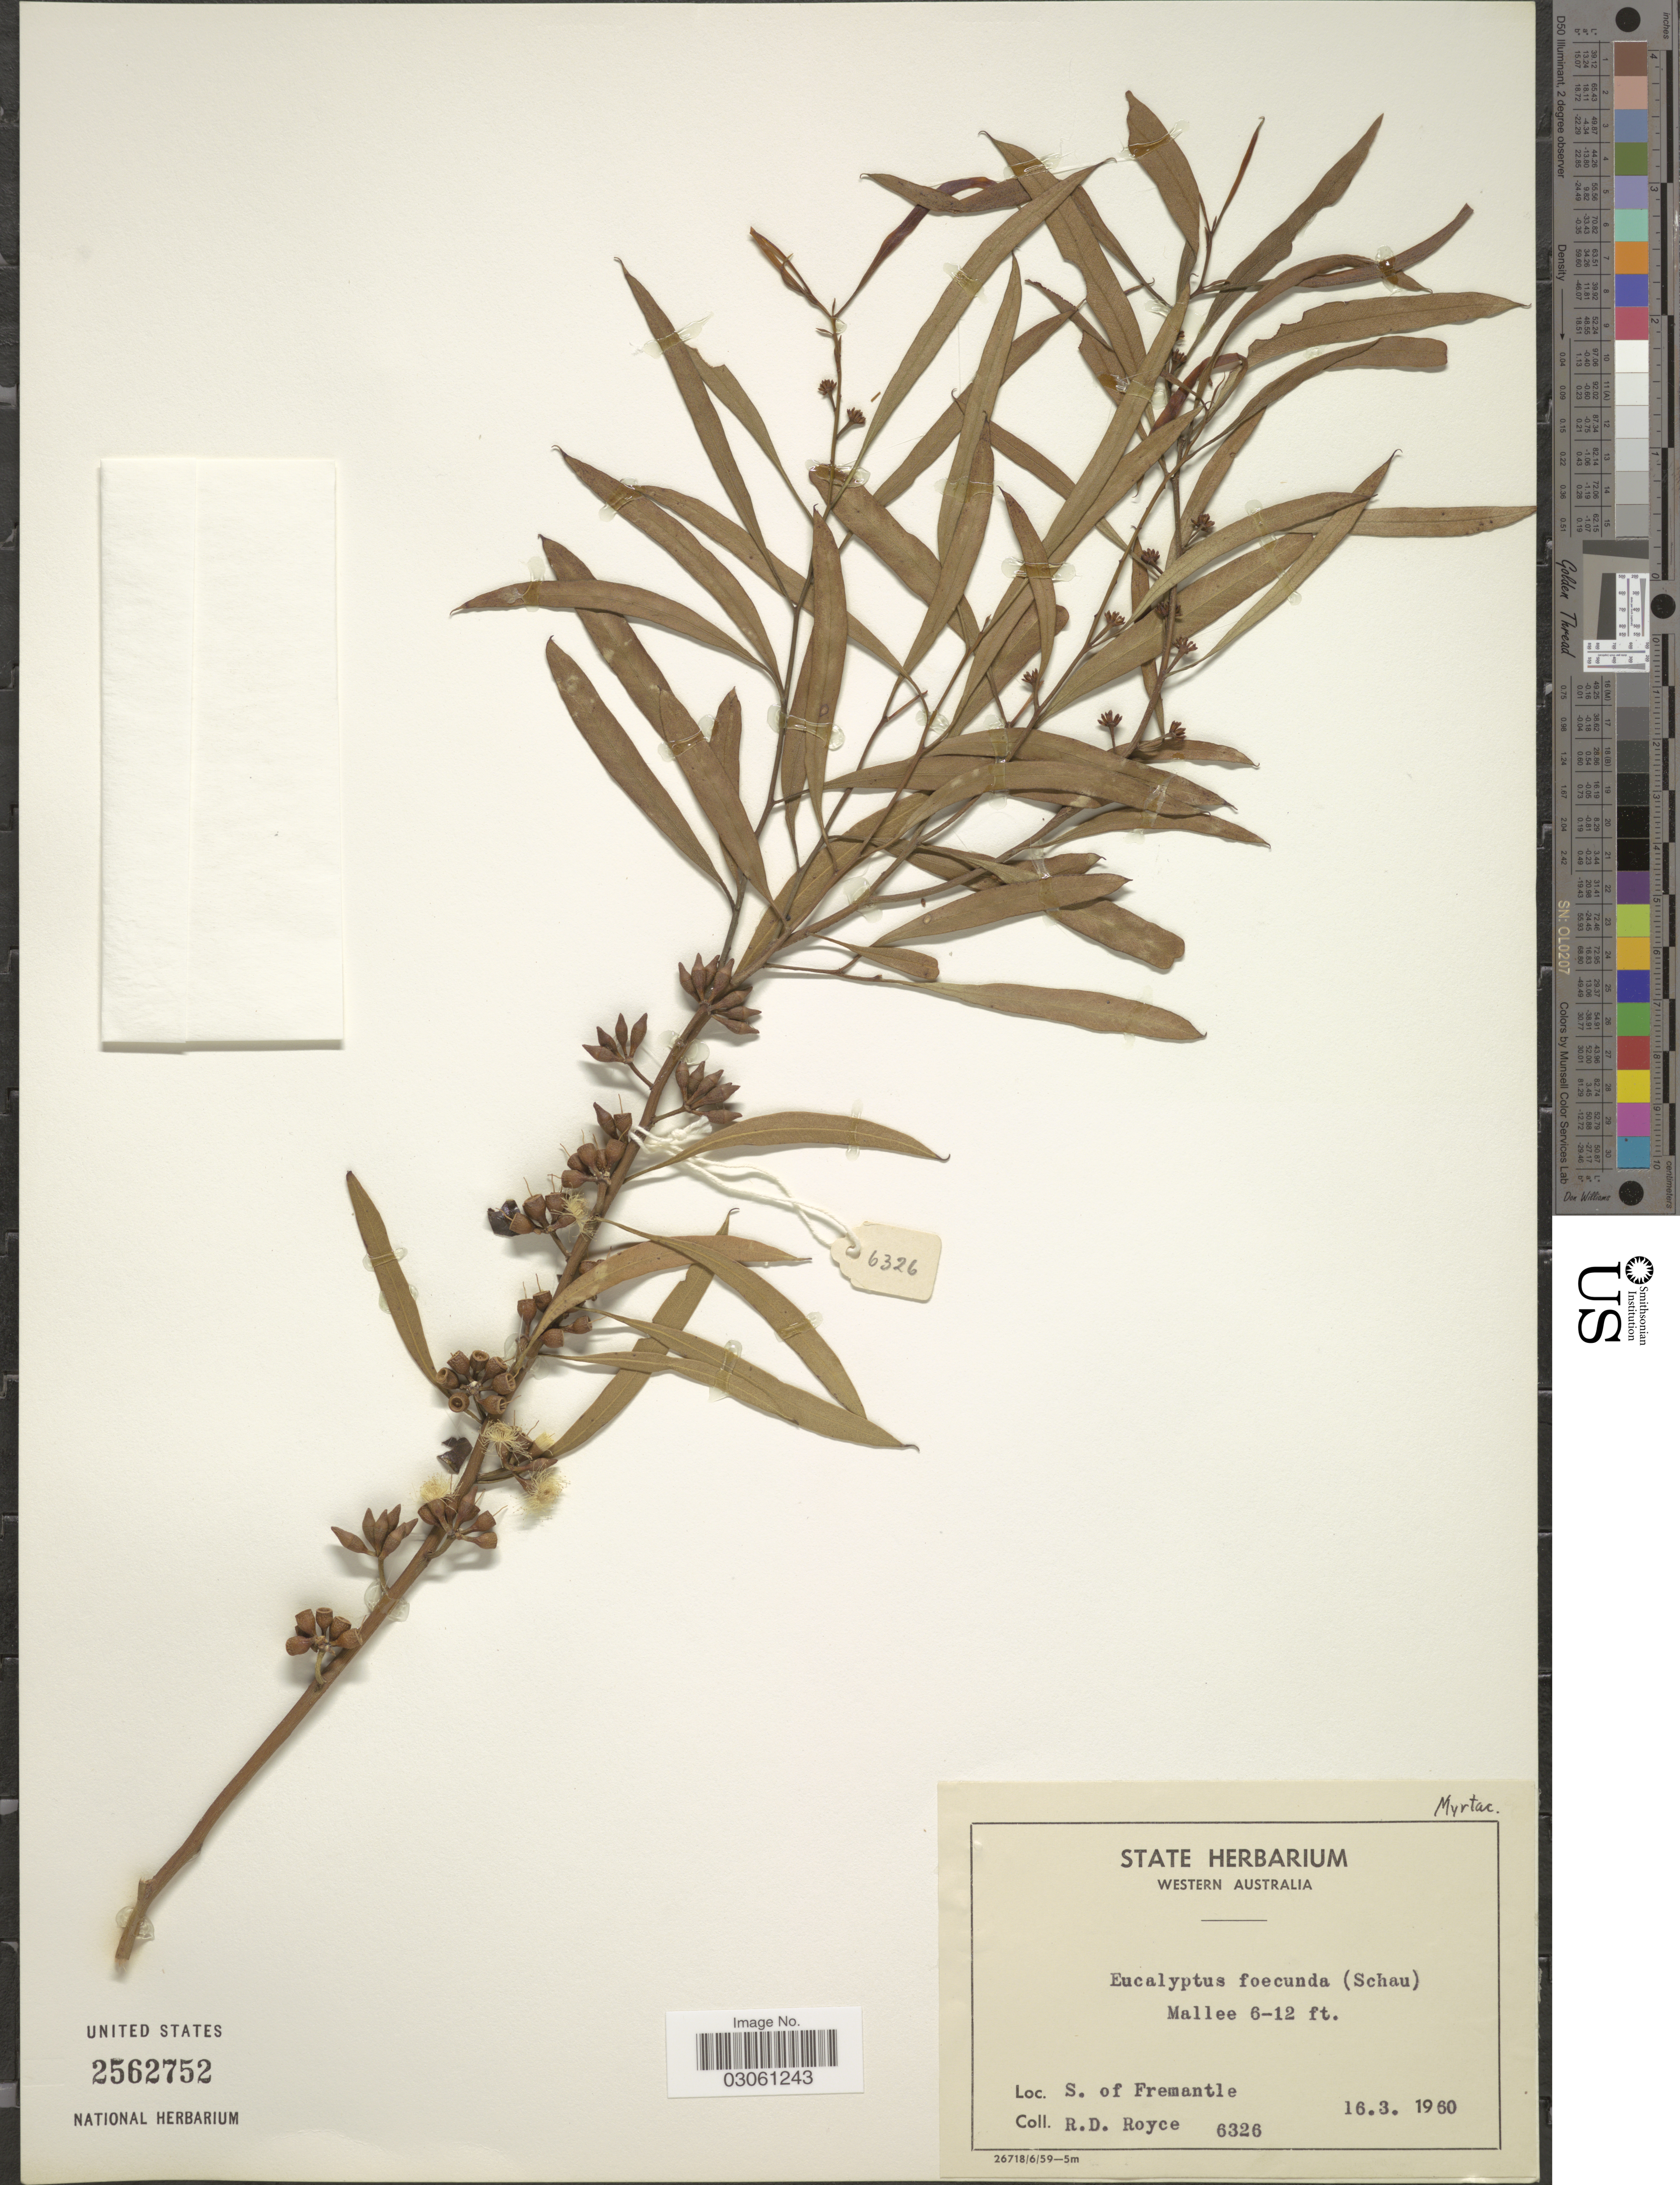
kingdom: Plantae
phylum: Tracheophyta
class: Magnoliopsida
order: Myrtales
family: Myrtaceae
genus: Eucalyptus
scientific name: Eucalyptus foecunda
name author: Schauer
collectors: R. Royce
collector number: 6326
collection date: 1960-03-16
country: Australia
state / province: Western Australia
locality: S. of Fremantle.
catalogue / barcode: US 2562752